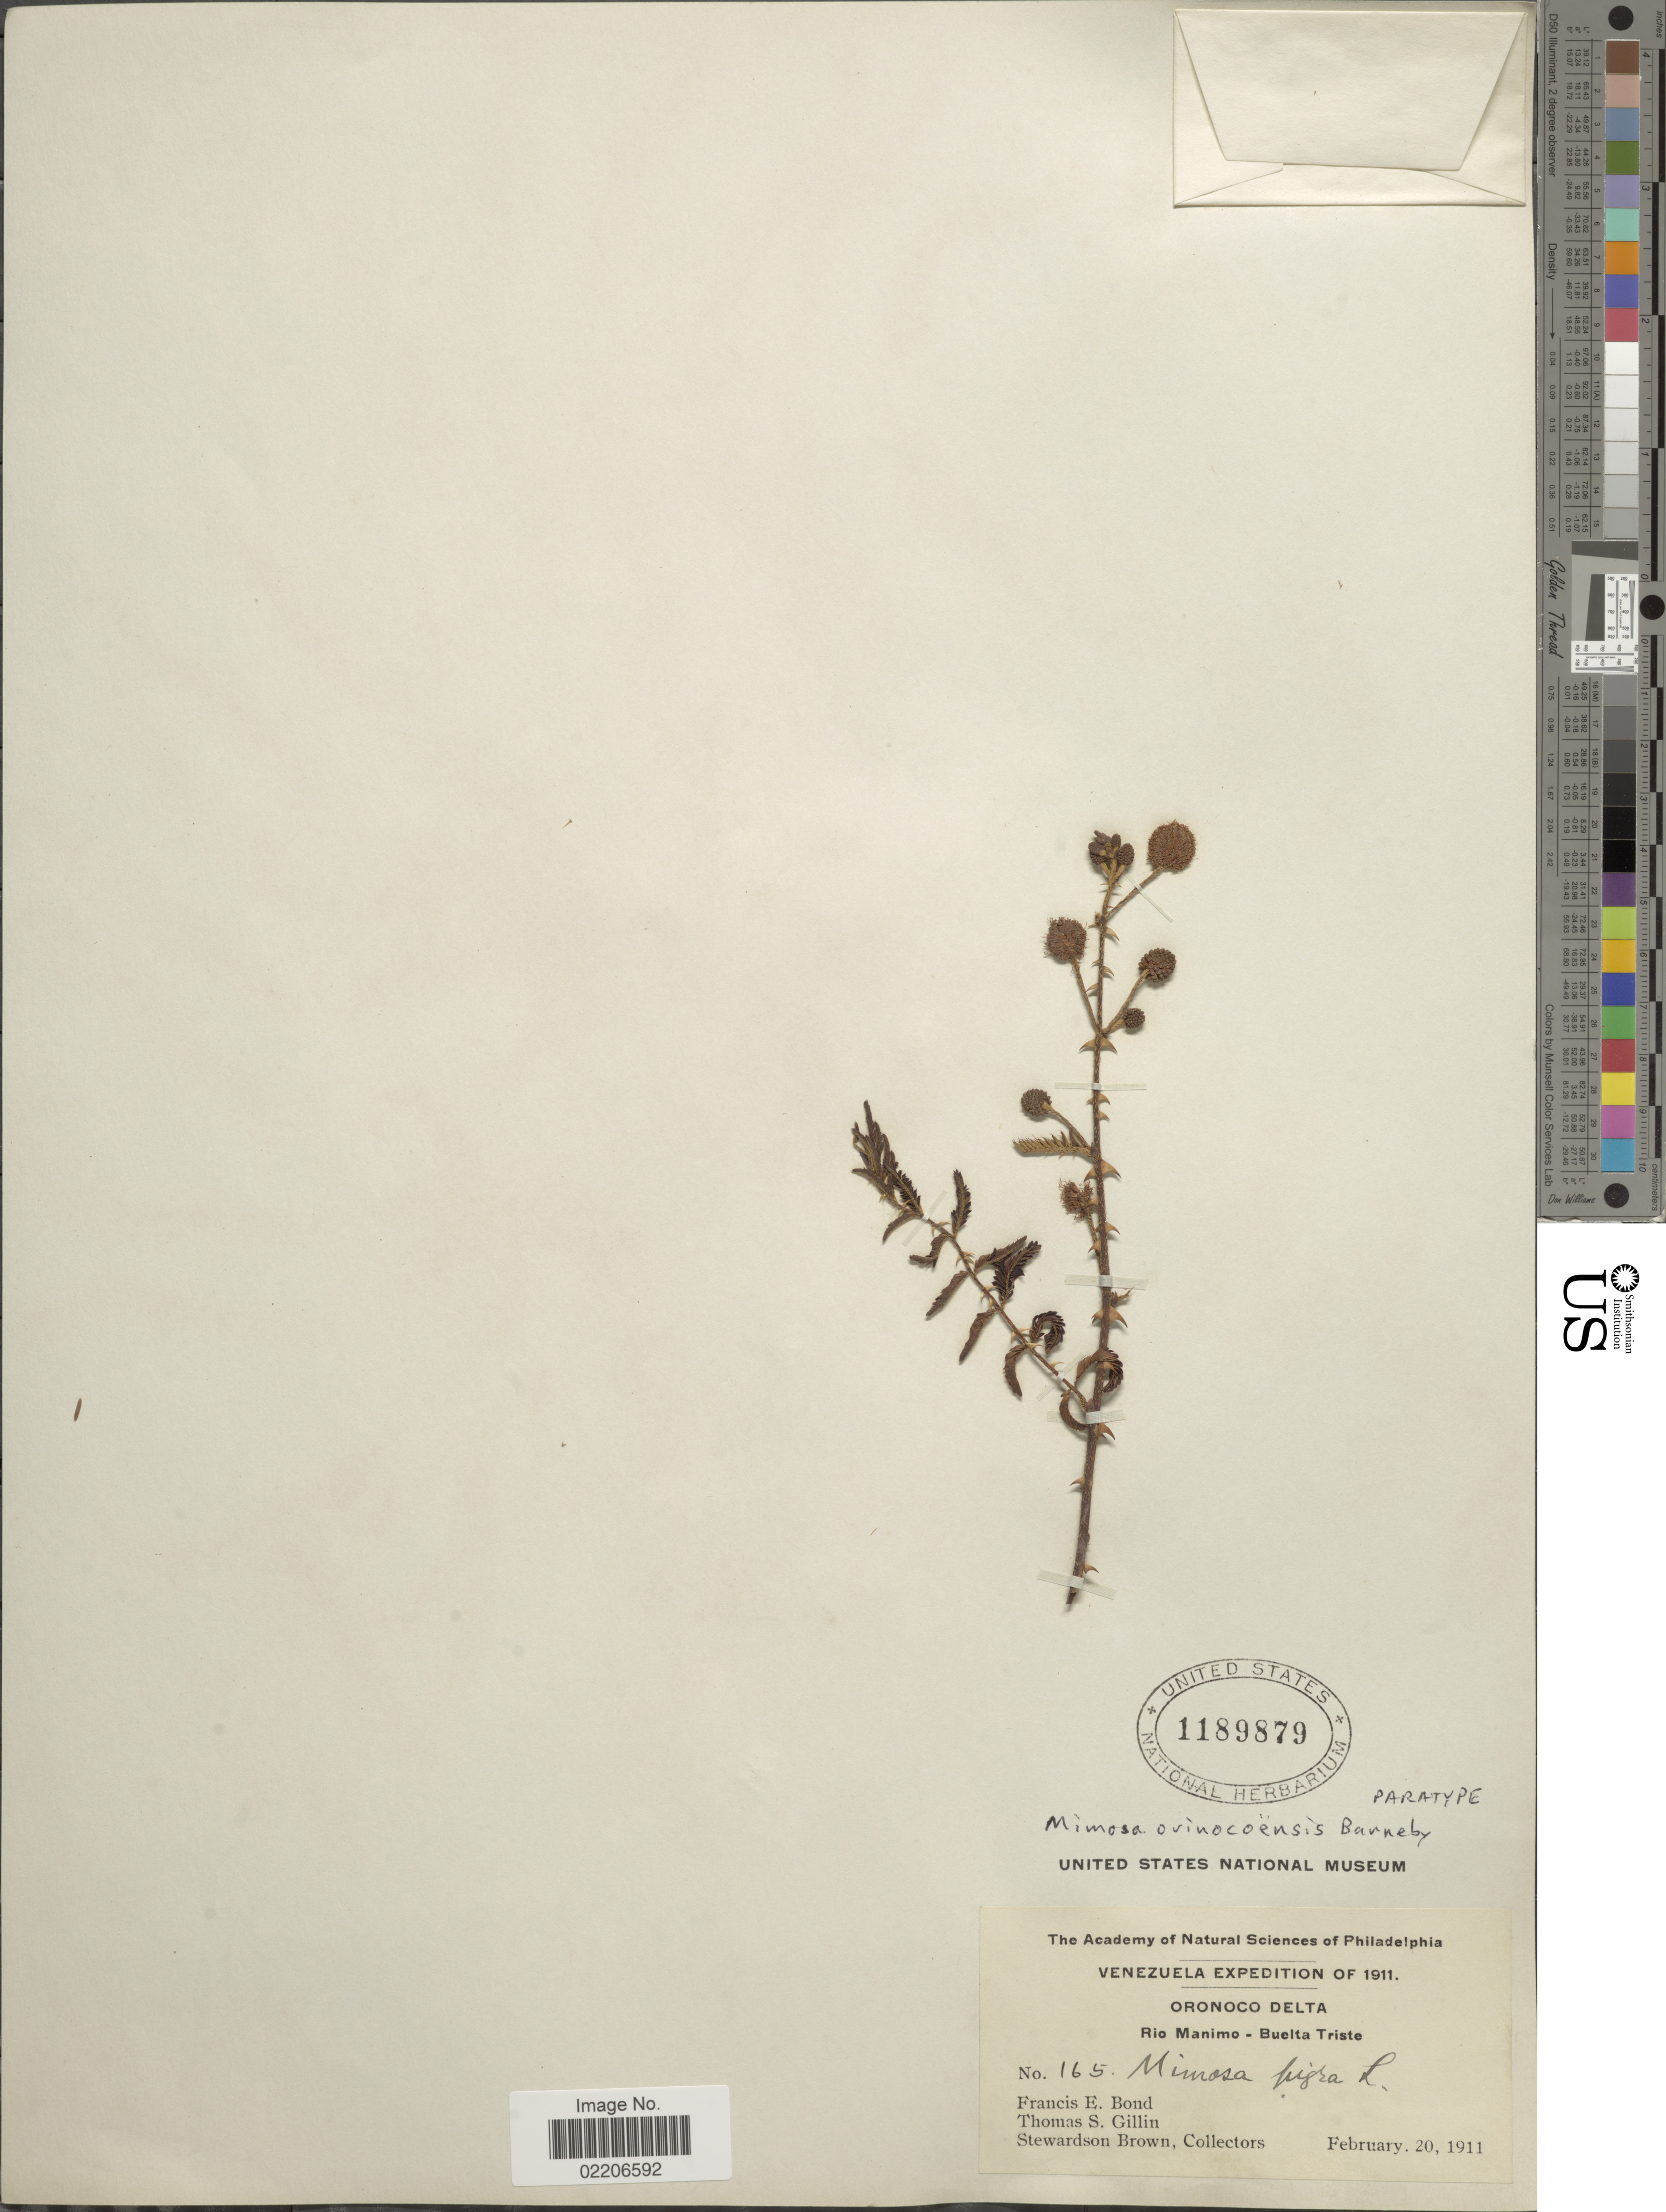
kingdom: Plantae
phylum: Tracheophyta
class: Magnoliopsida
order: Fabales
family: Fabaceae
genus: Mimosa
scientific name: Mimosa orinocoensis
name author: Barneby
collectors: F. Bond, T. Gillin & S. Brown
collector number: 165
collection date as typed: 20 February 1911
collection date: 1911-02-20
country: Venezuela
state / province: Delta Amacuro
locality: Orinoco Delta, along Cano Manamo near Vuelta Triste, Isla Manamito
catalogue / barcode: US 1189879